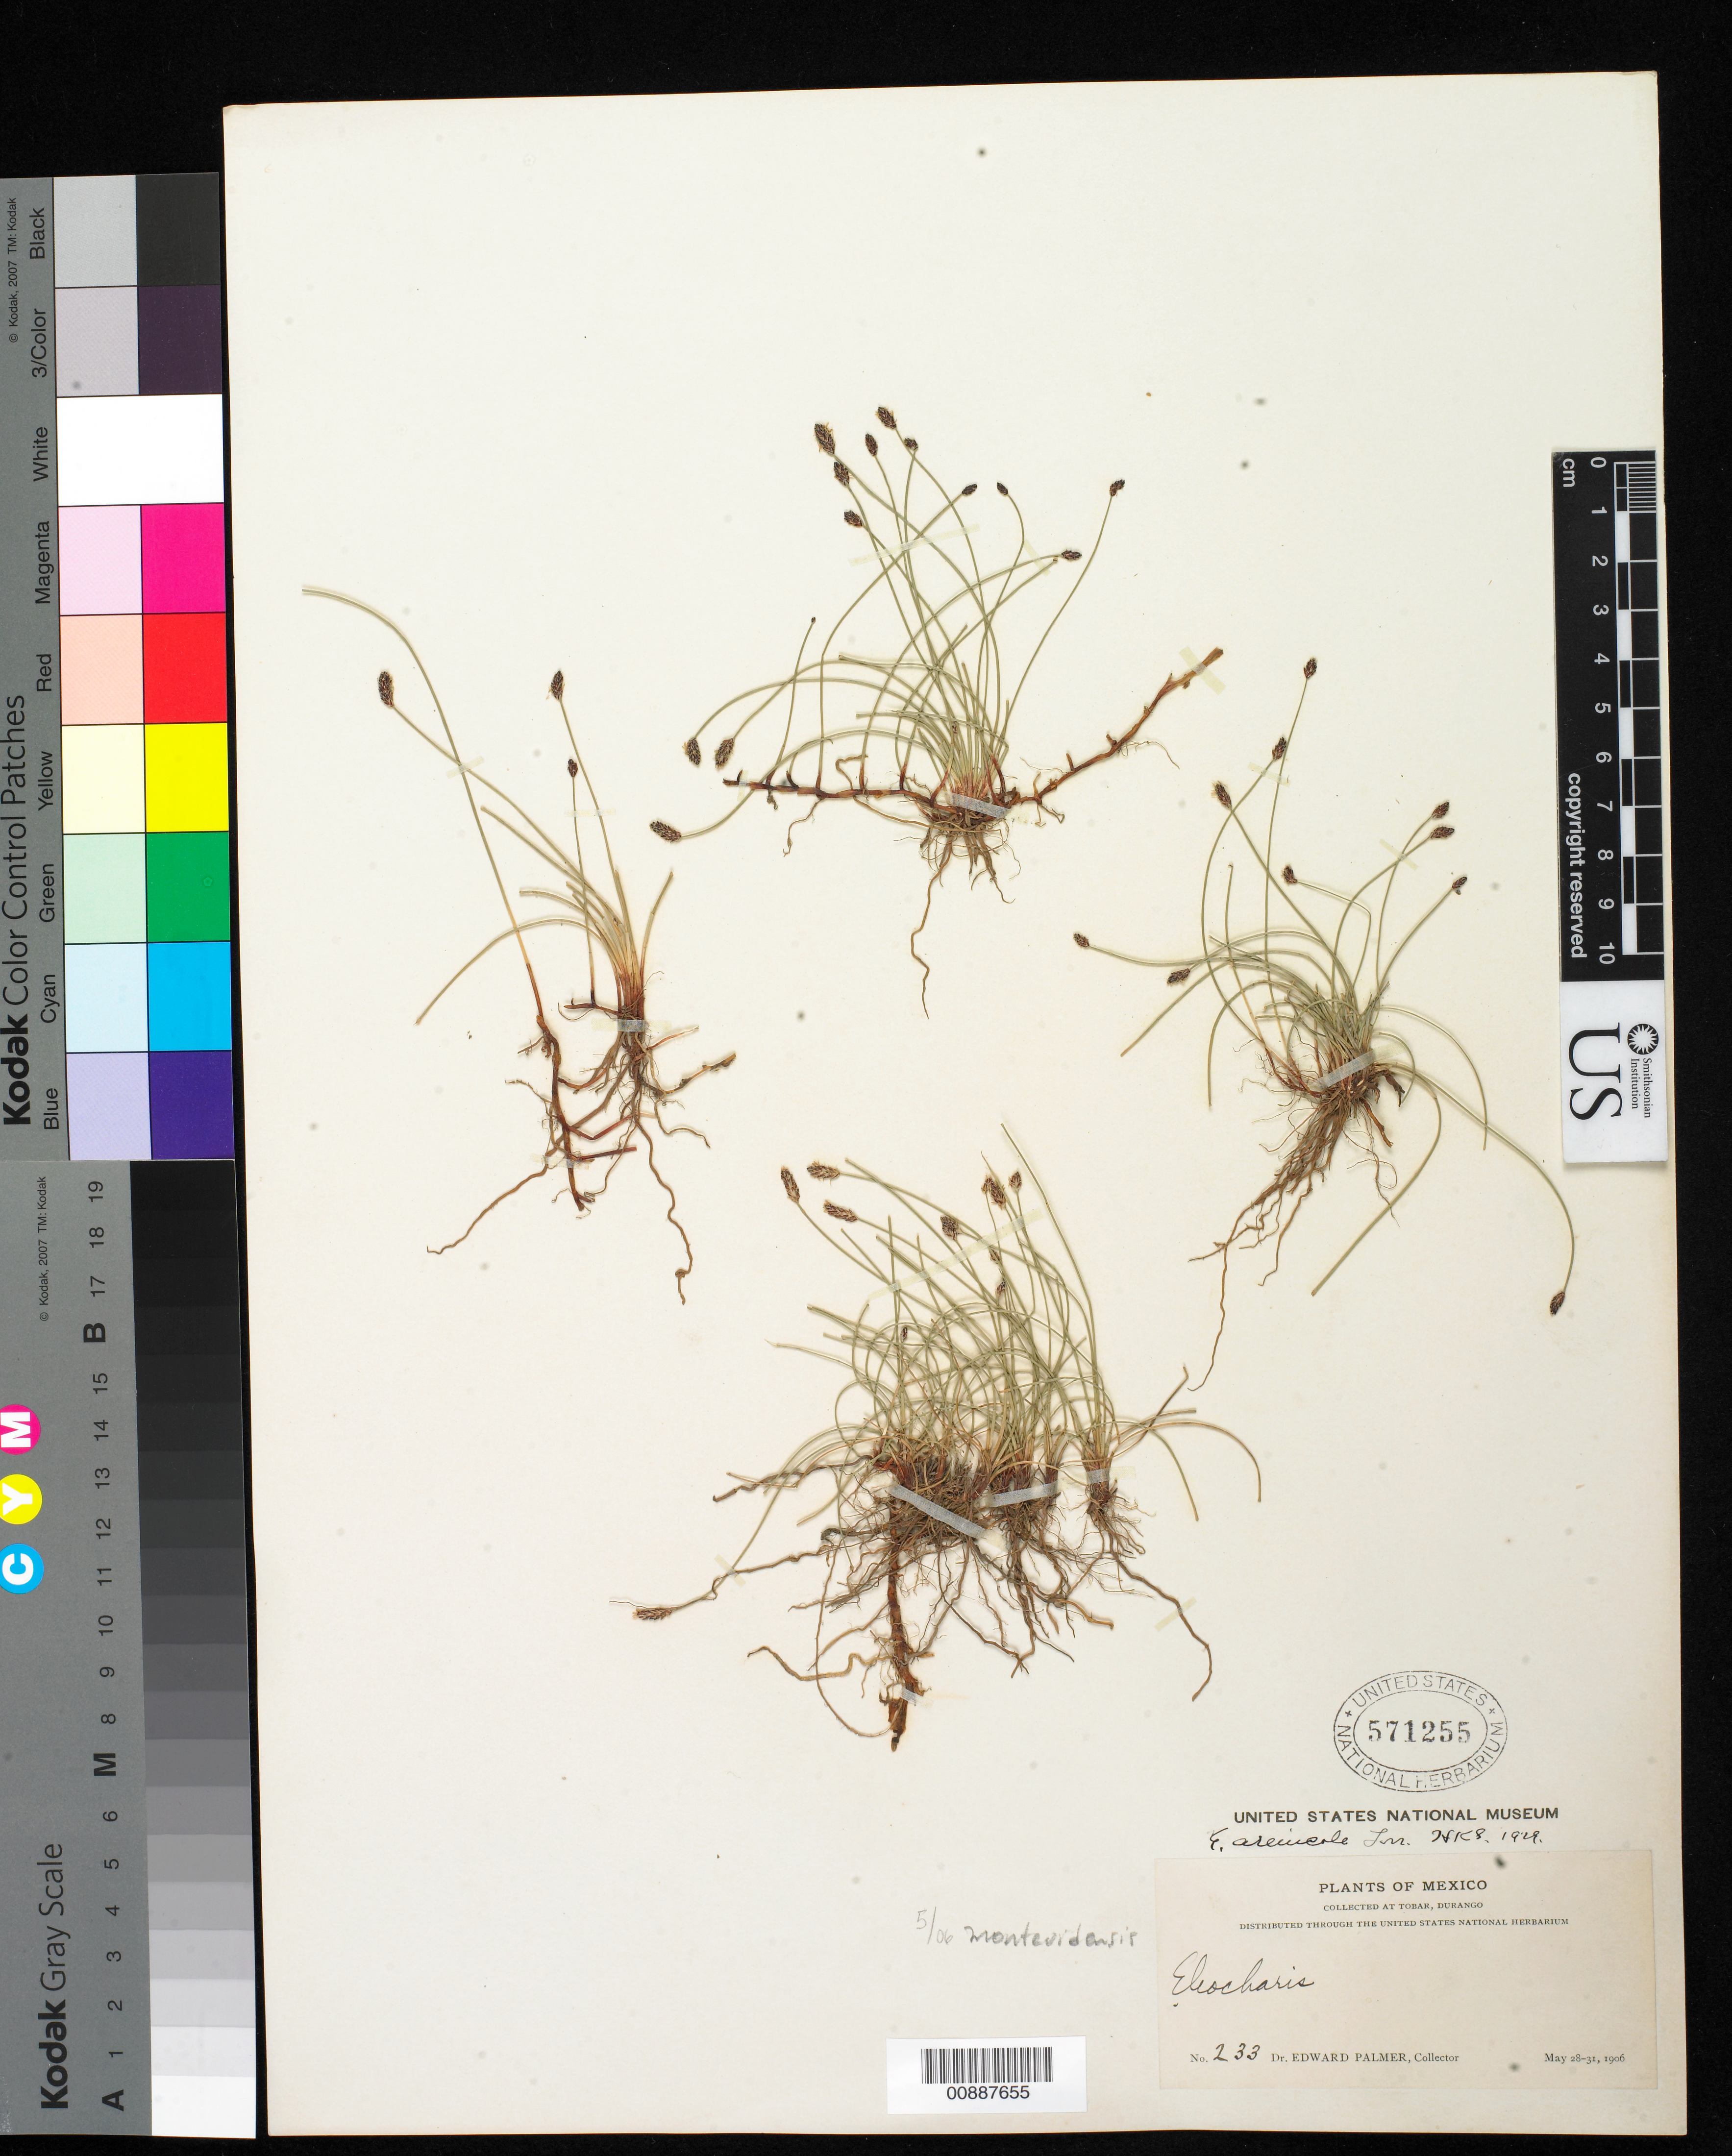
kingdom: Plantae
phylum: Tracheophyta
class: Liliopsida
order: Poales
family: Cyperaceae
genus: Eleocharis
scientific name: Eleocharis montevidensis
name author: Kunth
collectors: E. Palmer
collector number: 233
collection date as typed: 28 May 1906 to 31 May 1906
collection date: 1906-05-28/1906-05-31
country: Mexico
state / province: Durango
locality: Tobar, Durango.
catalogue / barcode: US 571255